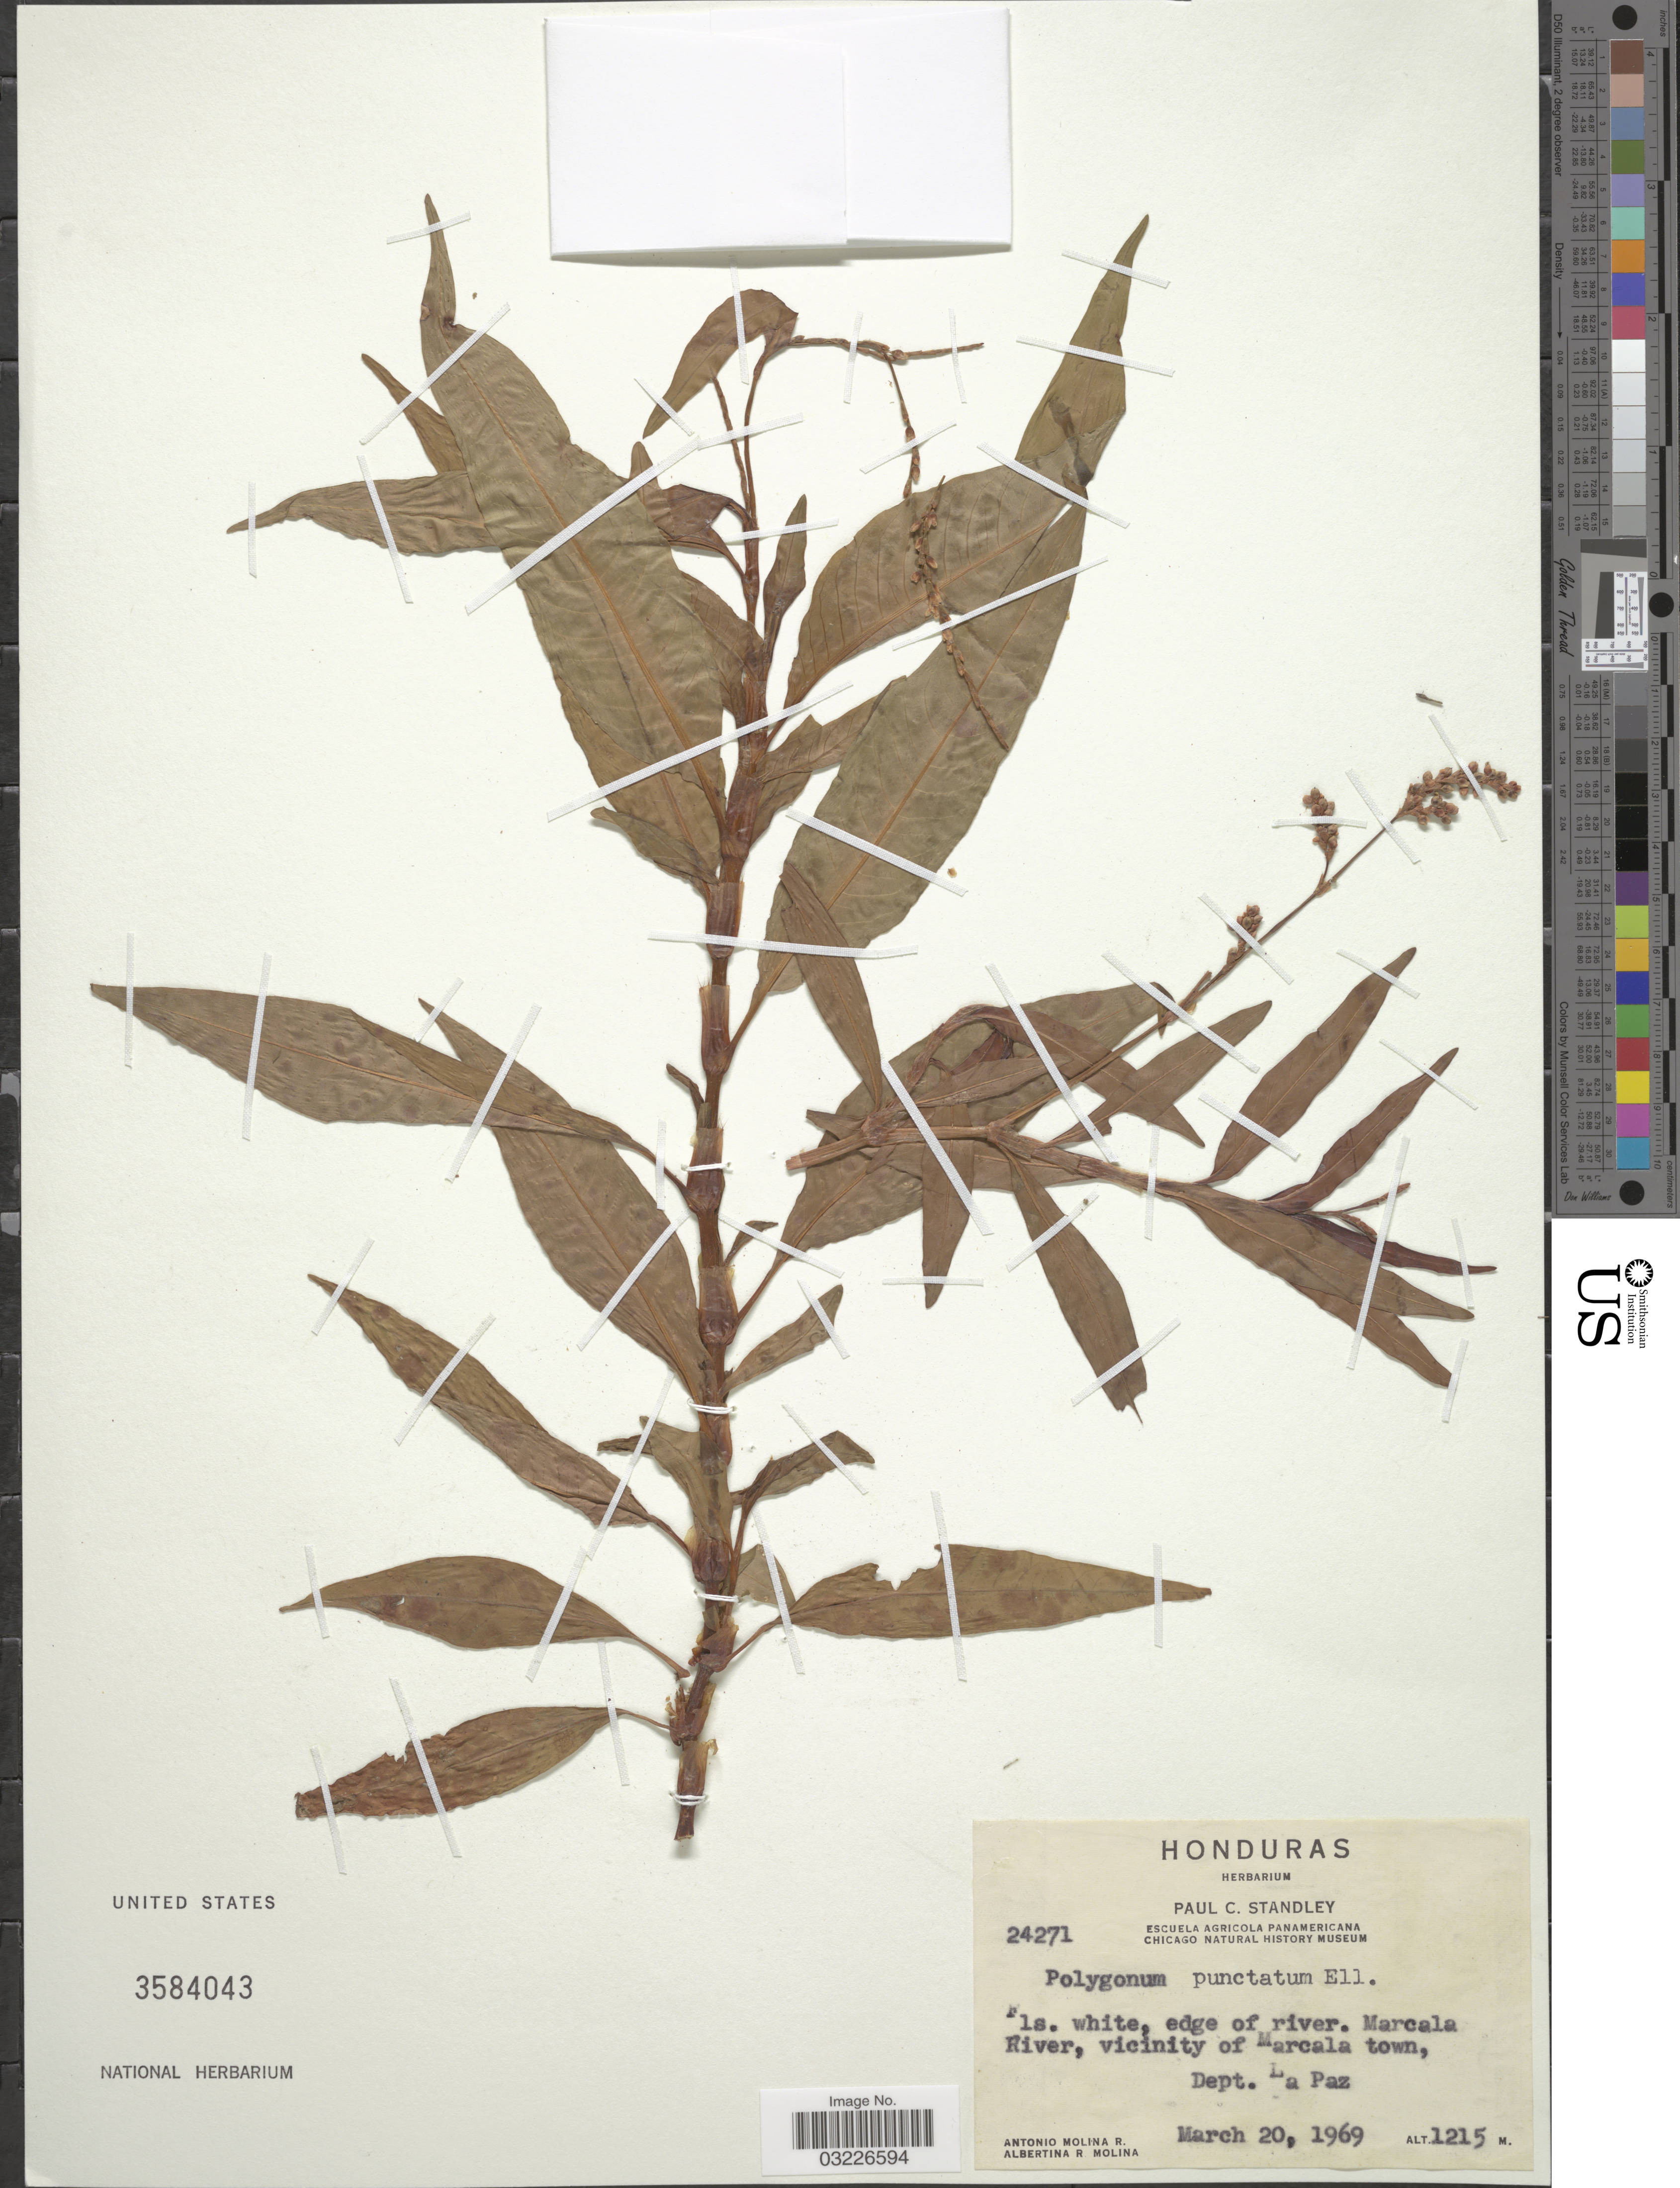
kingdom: Plantae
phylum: Tracheophyta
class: Magnoliopsida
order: Caryophyllales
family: Polygonaceae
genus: Polygonum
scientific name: Polygonum opelousanum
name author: Riddell ex Small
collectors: A. Molina R. & A. R. Molina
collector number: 24271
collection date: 1969-03-20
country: Honduras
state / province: La Paz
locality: Marcala River, vicinity of Marcala town, Dept. La Paz.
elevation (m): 1215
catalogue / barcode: US 3584043